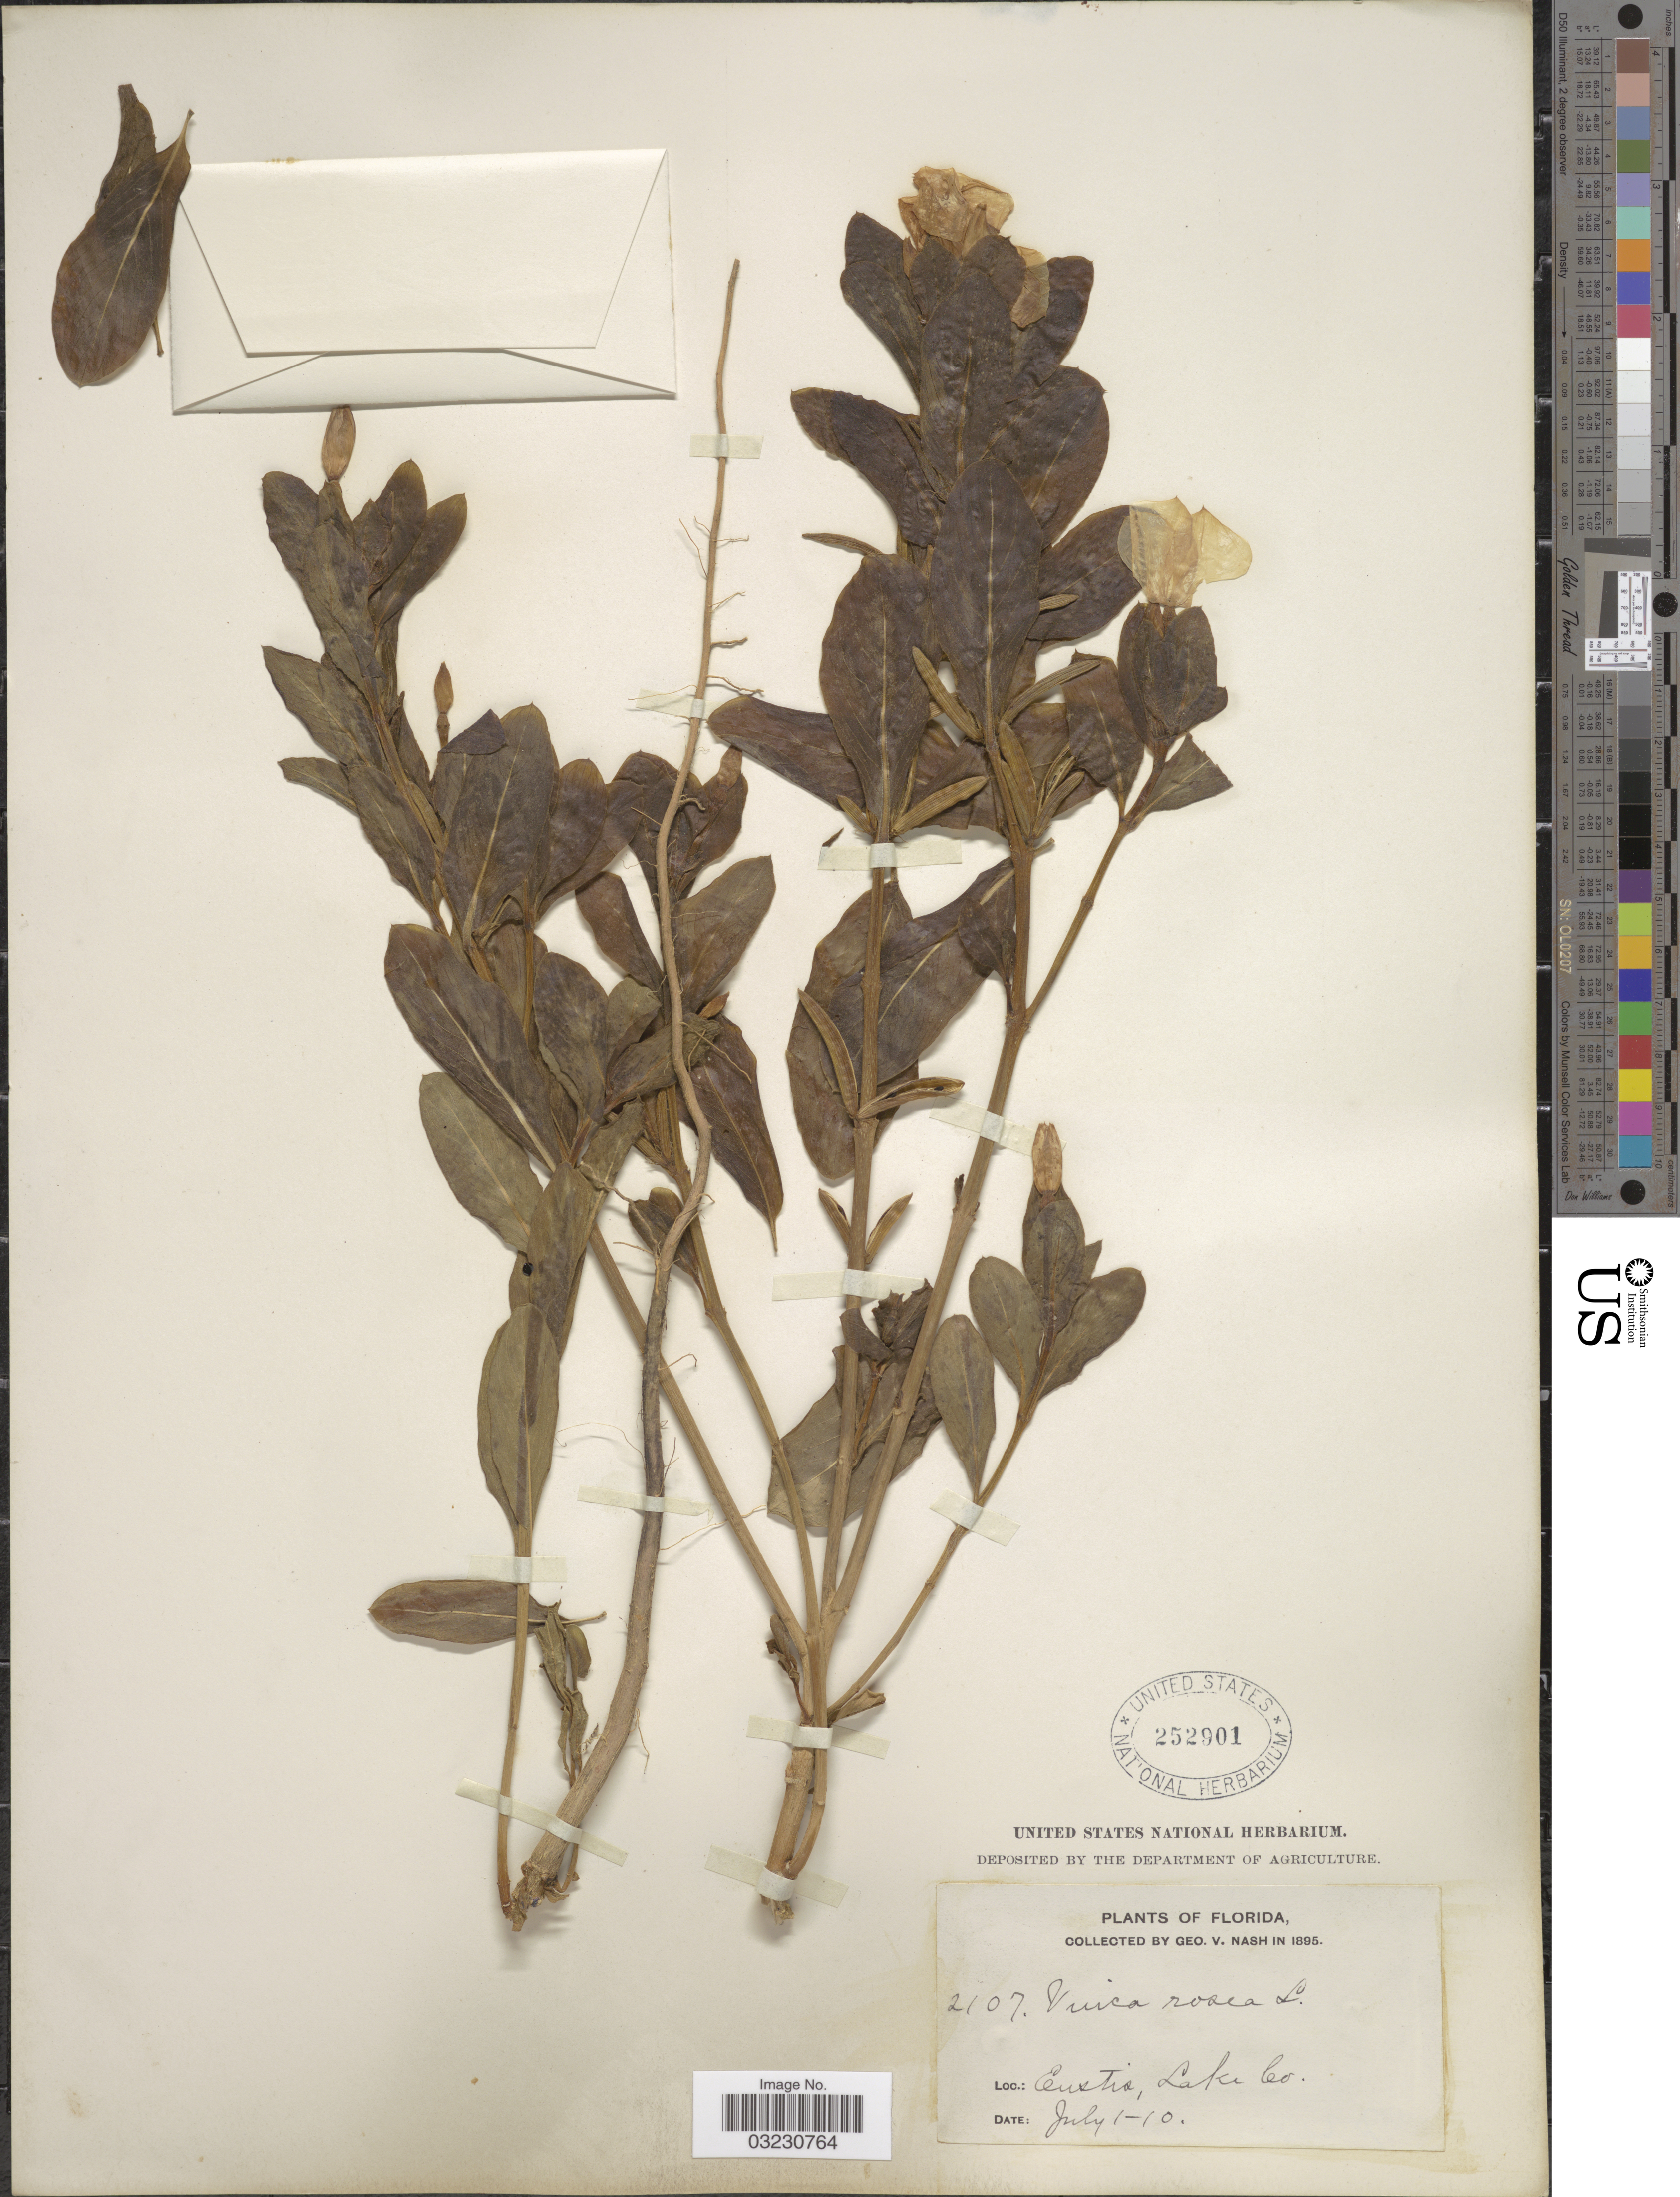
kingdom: Plantae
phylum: Tracheophyta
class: Magnoliopsida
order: Gentianales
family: Apocynaceae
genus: Catharanthus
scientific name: Catharanthus roseus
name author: (L.) G. Don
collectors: G. V. Nash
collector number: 2107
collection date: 1895-07-01/1895-07-10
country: United States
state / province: Florida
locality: Eustis, Lake Co.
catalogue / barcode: US 252901